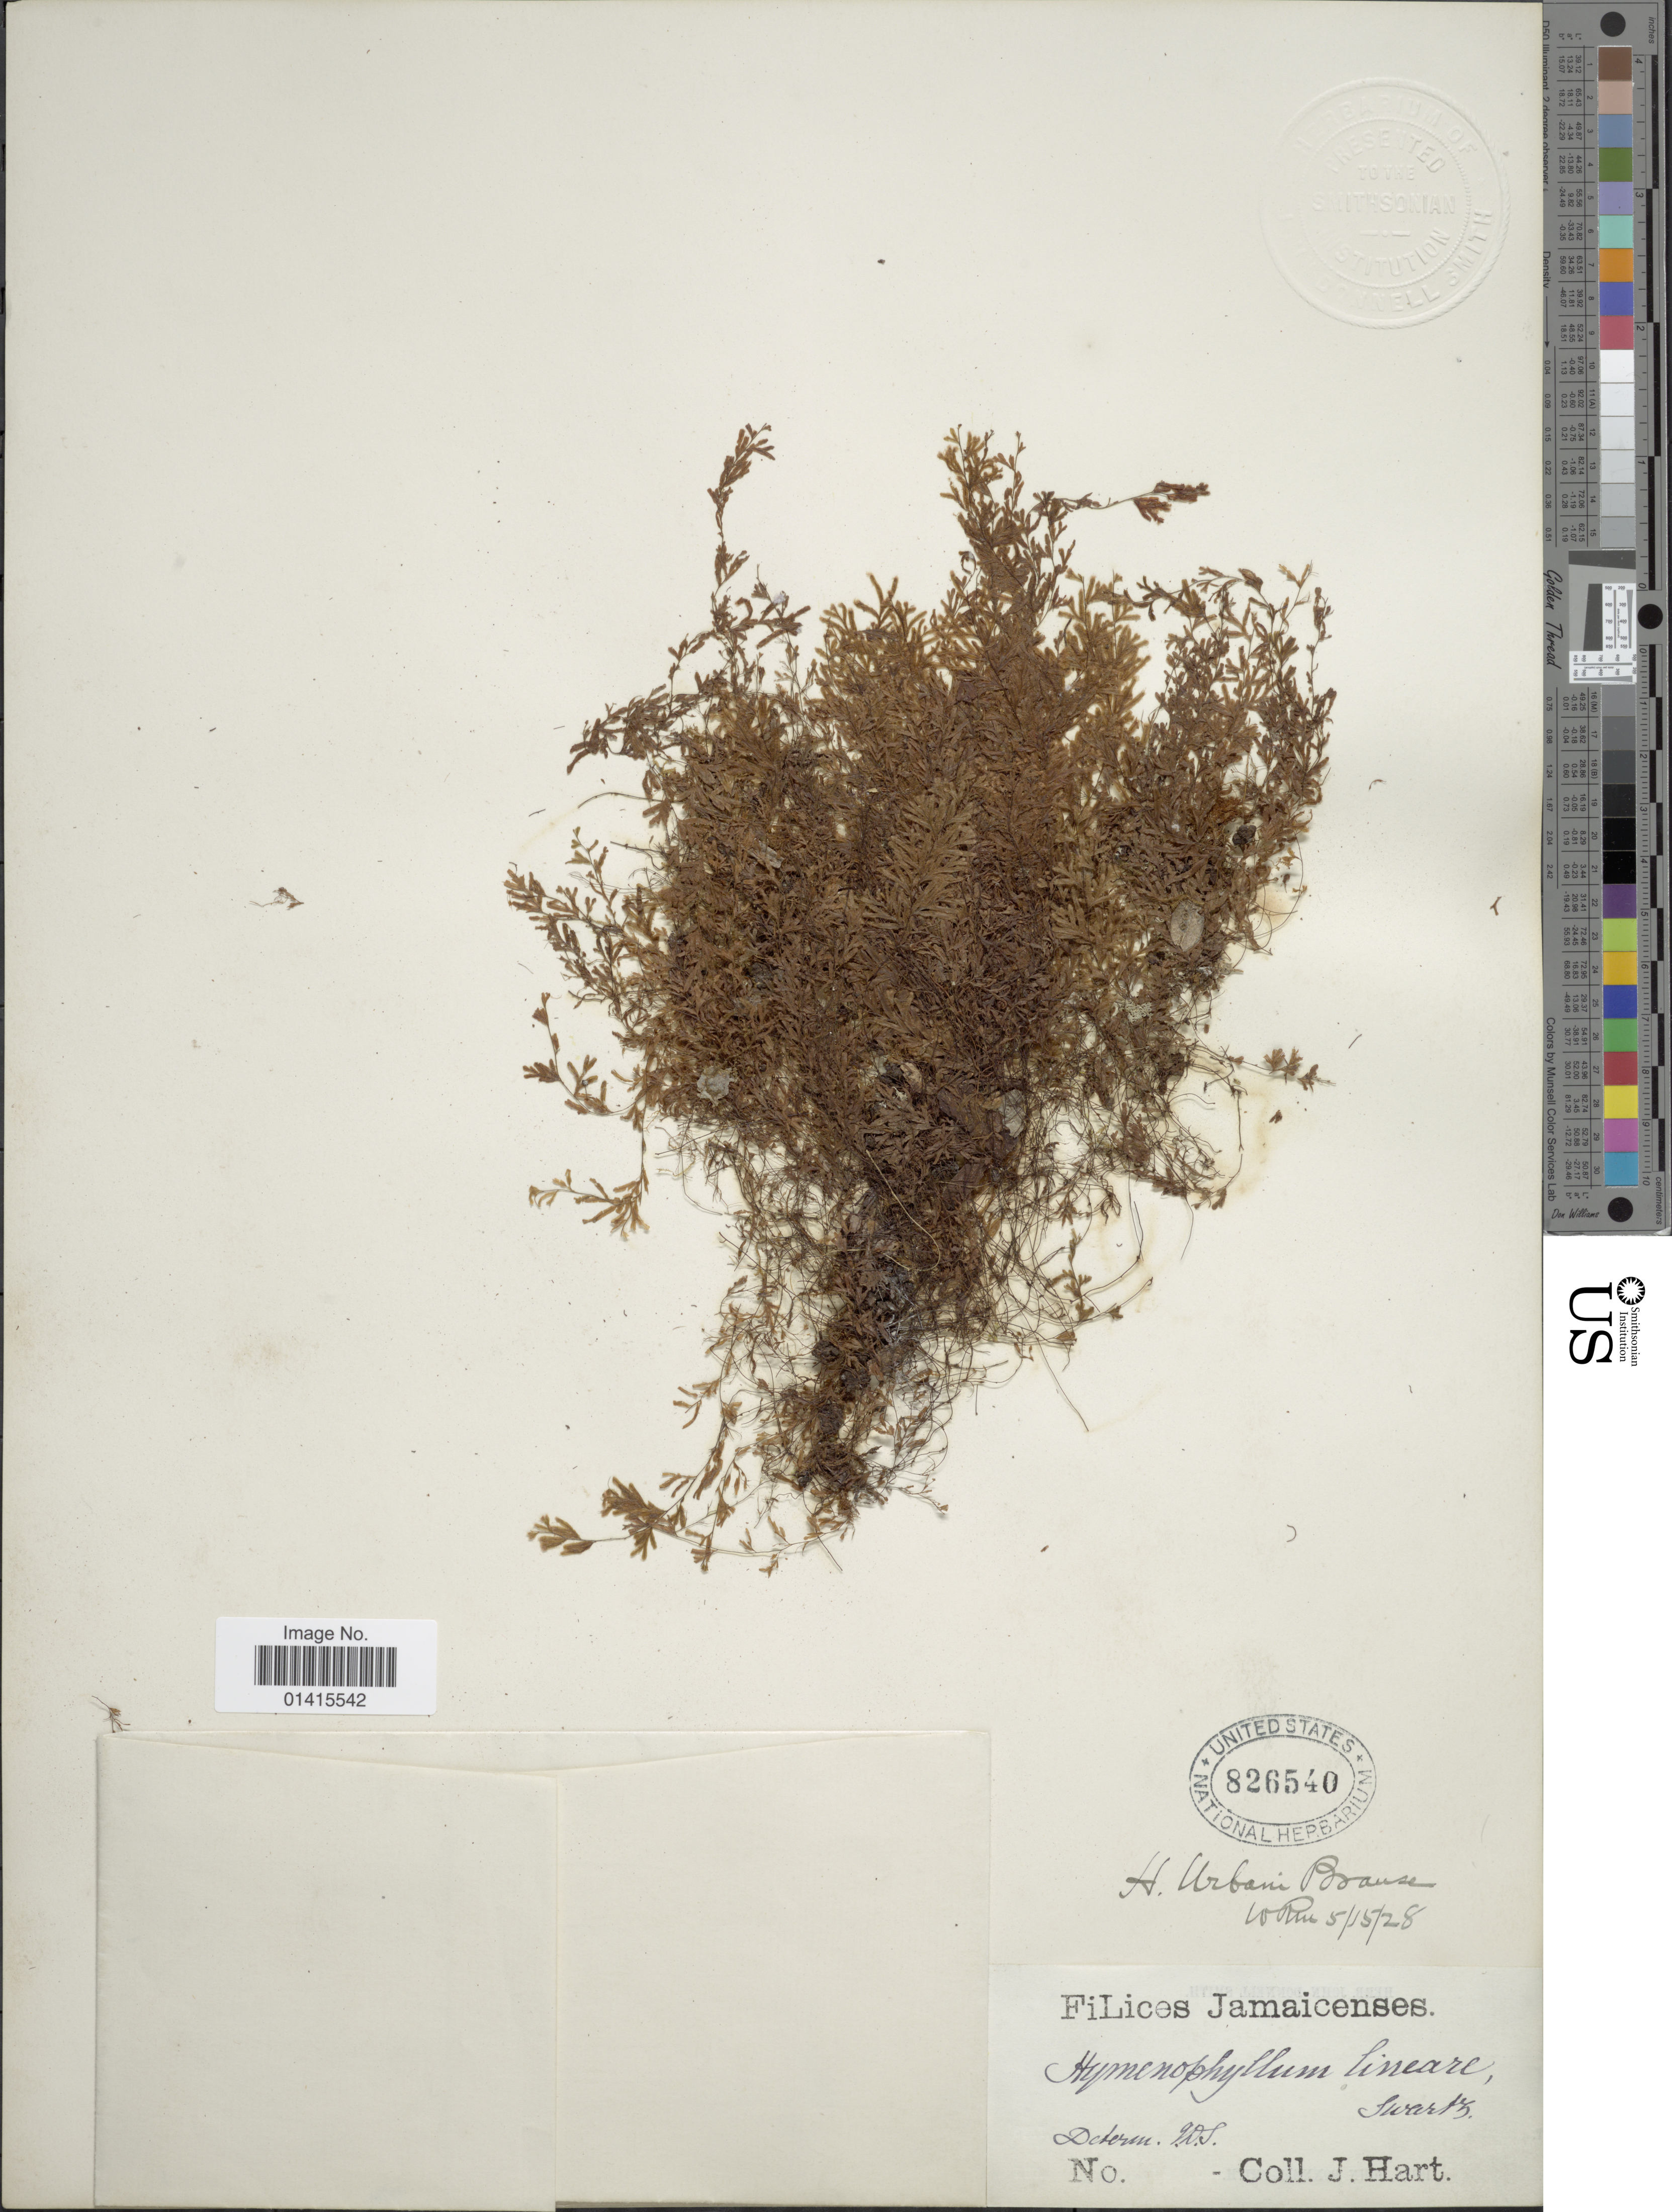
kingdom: Plantae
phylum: Tracheophyta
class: Polypodiopsida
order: Hymenophyllales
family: Hymenophyllaceae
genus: Hymenophyllum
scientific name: Hymenophyllum urbanii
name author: Brause in Urb.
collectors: J. H. Hart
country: Jamaica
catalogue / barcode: US 826540